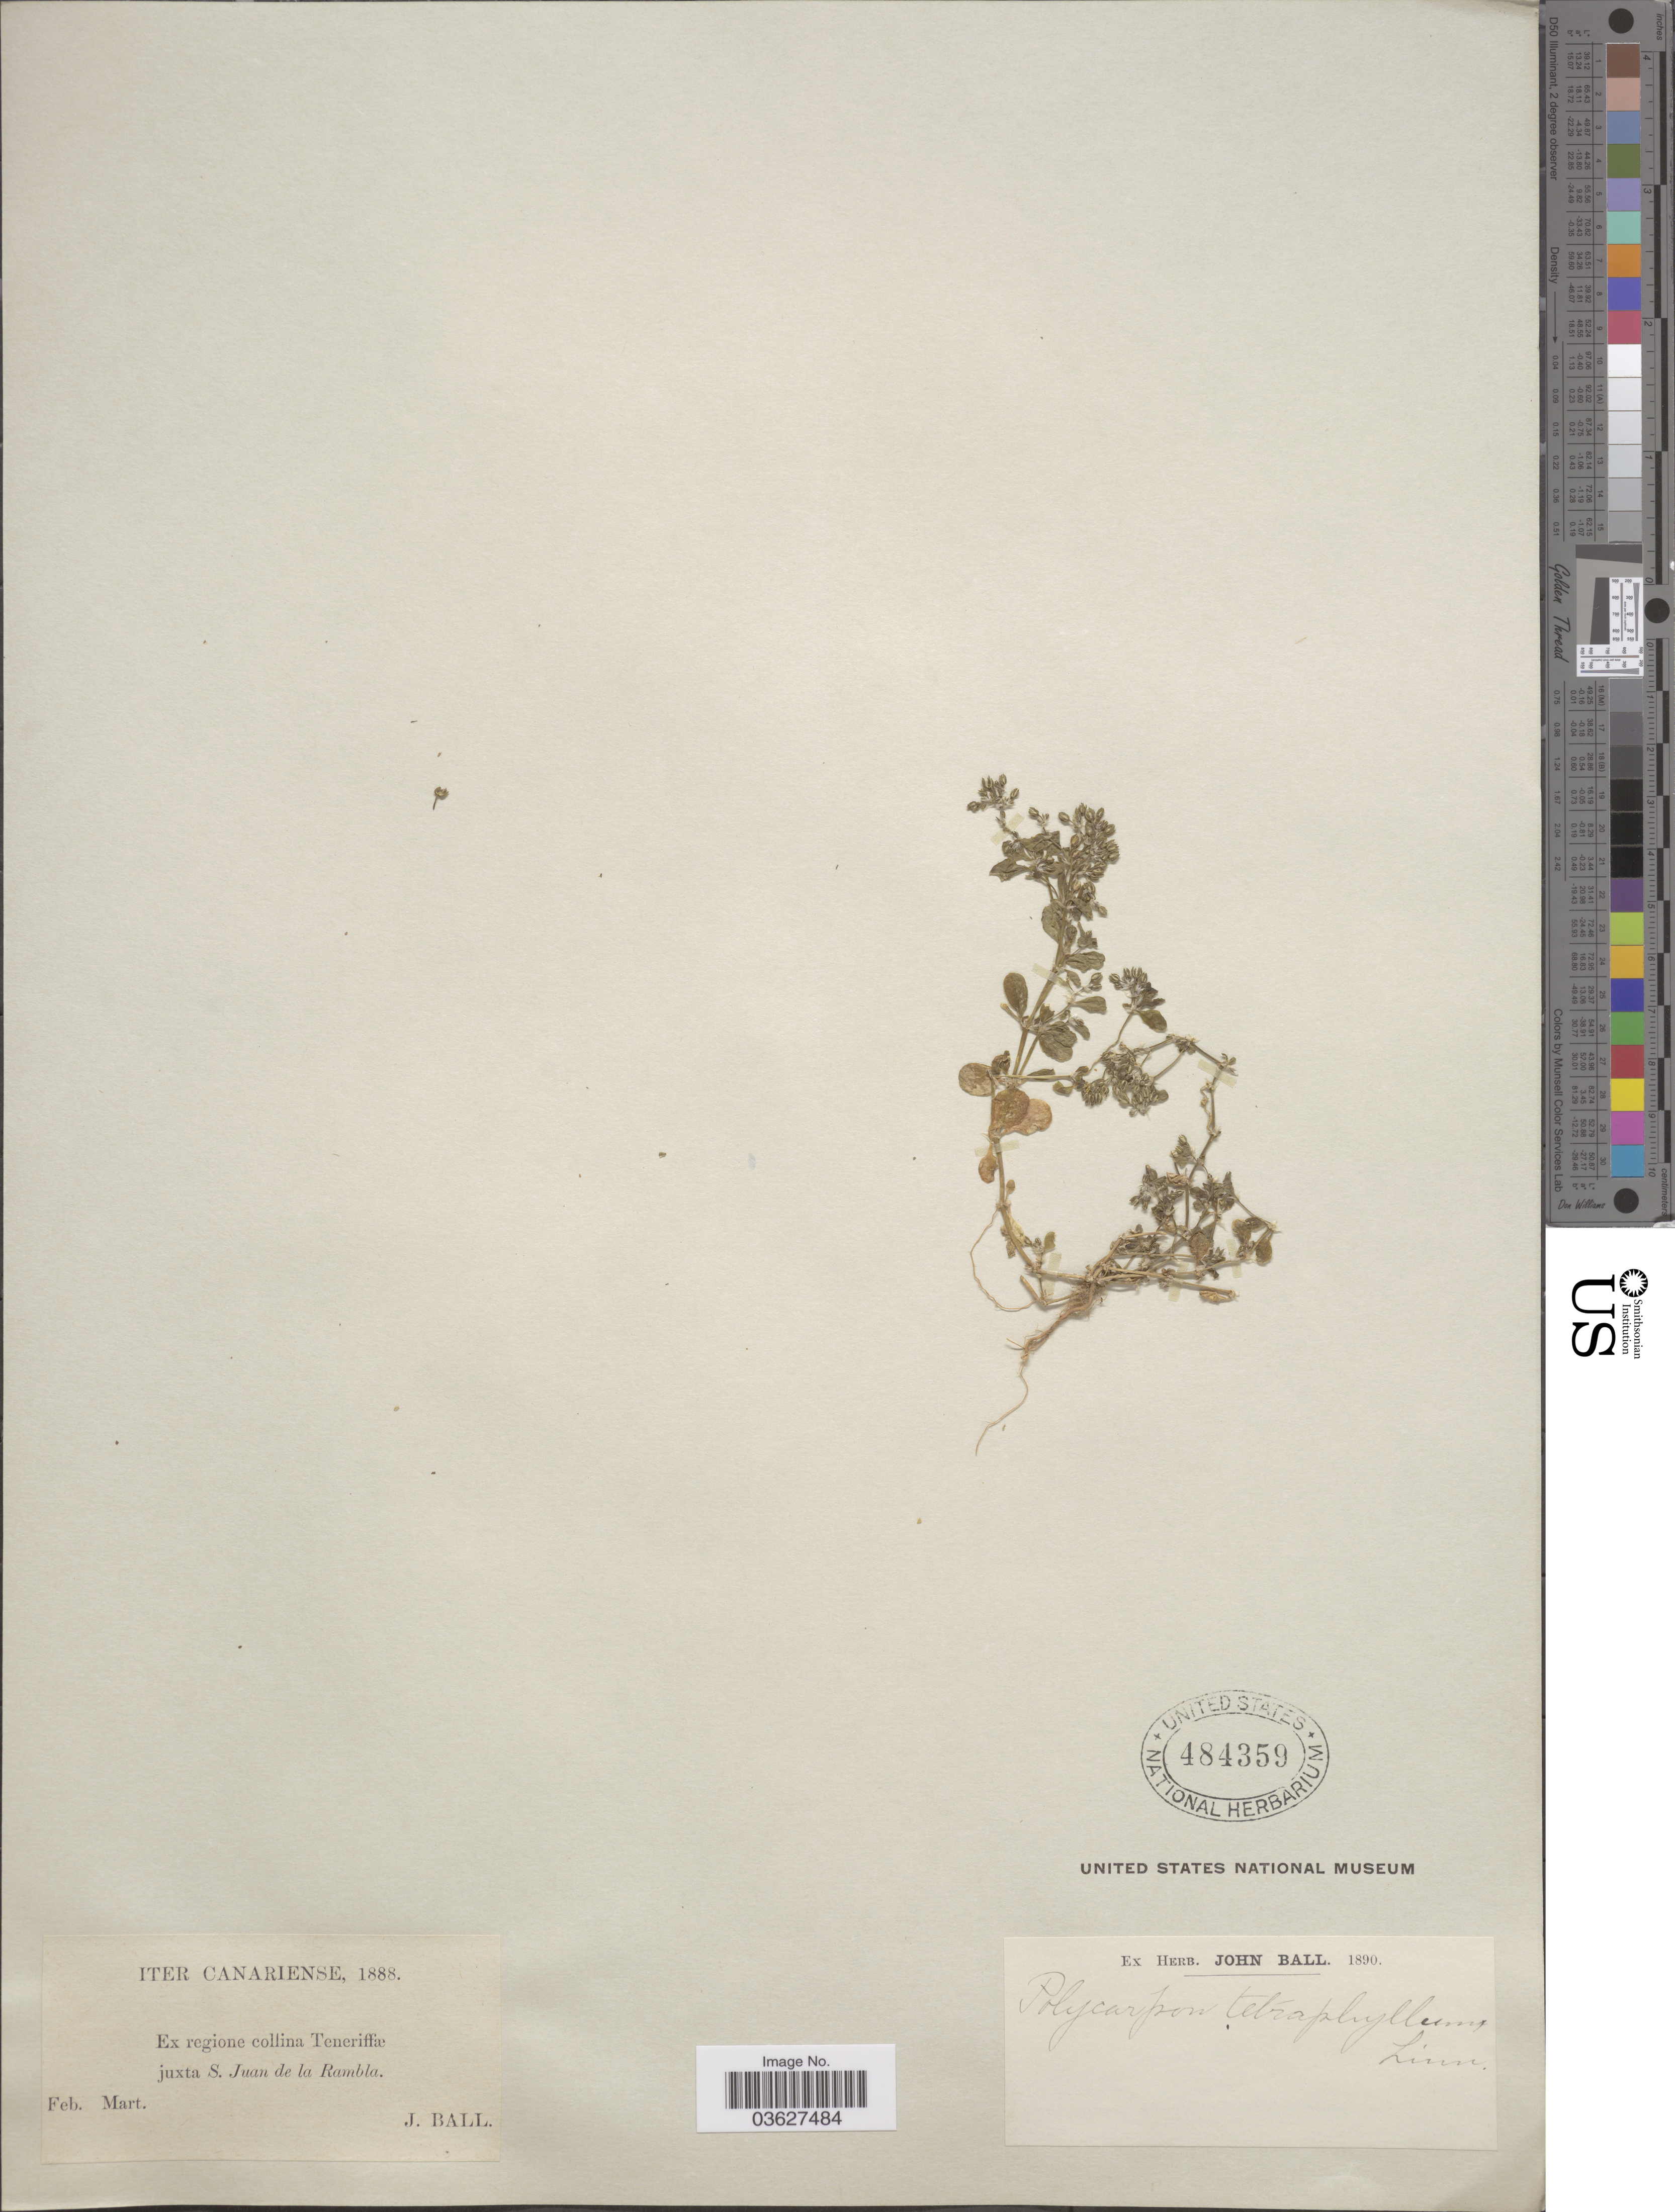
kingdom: Plantae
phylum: Tracheophyta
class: Magnoliopsida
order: Caryophyllales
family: Caryophyllaceae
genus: Polycarpon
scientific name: Polycarpon tetraphyllum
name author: (L.) L.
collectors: J. Ball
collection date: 1888-02/1888-03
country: Ecuador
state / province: Cañar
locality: Iter Canariense. Ex regione collina Teneriffæ juxta S. Juan de la Rambla.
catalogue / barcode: US 484359